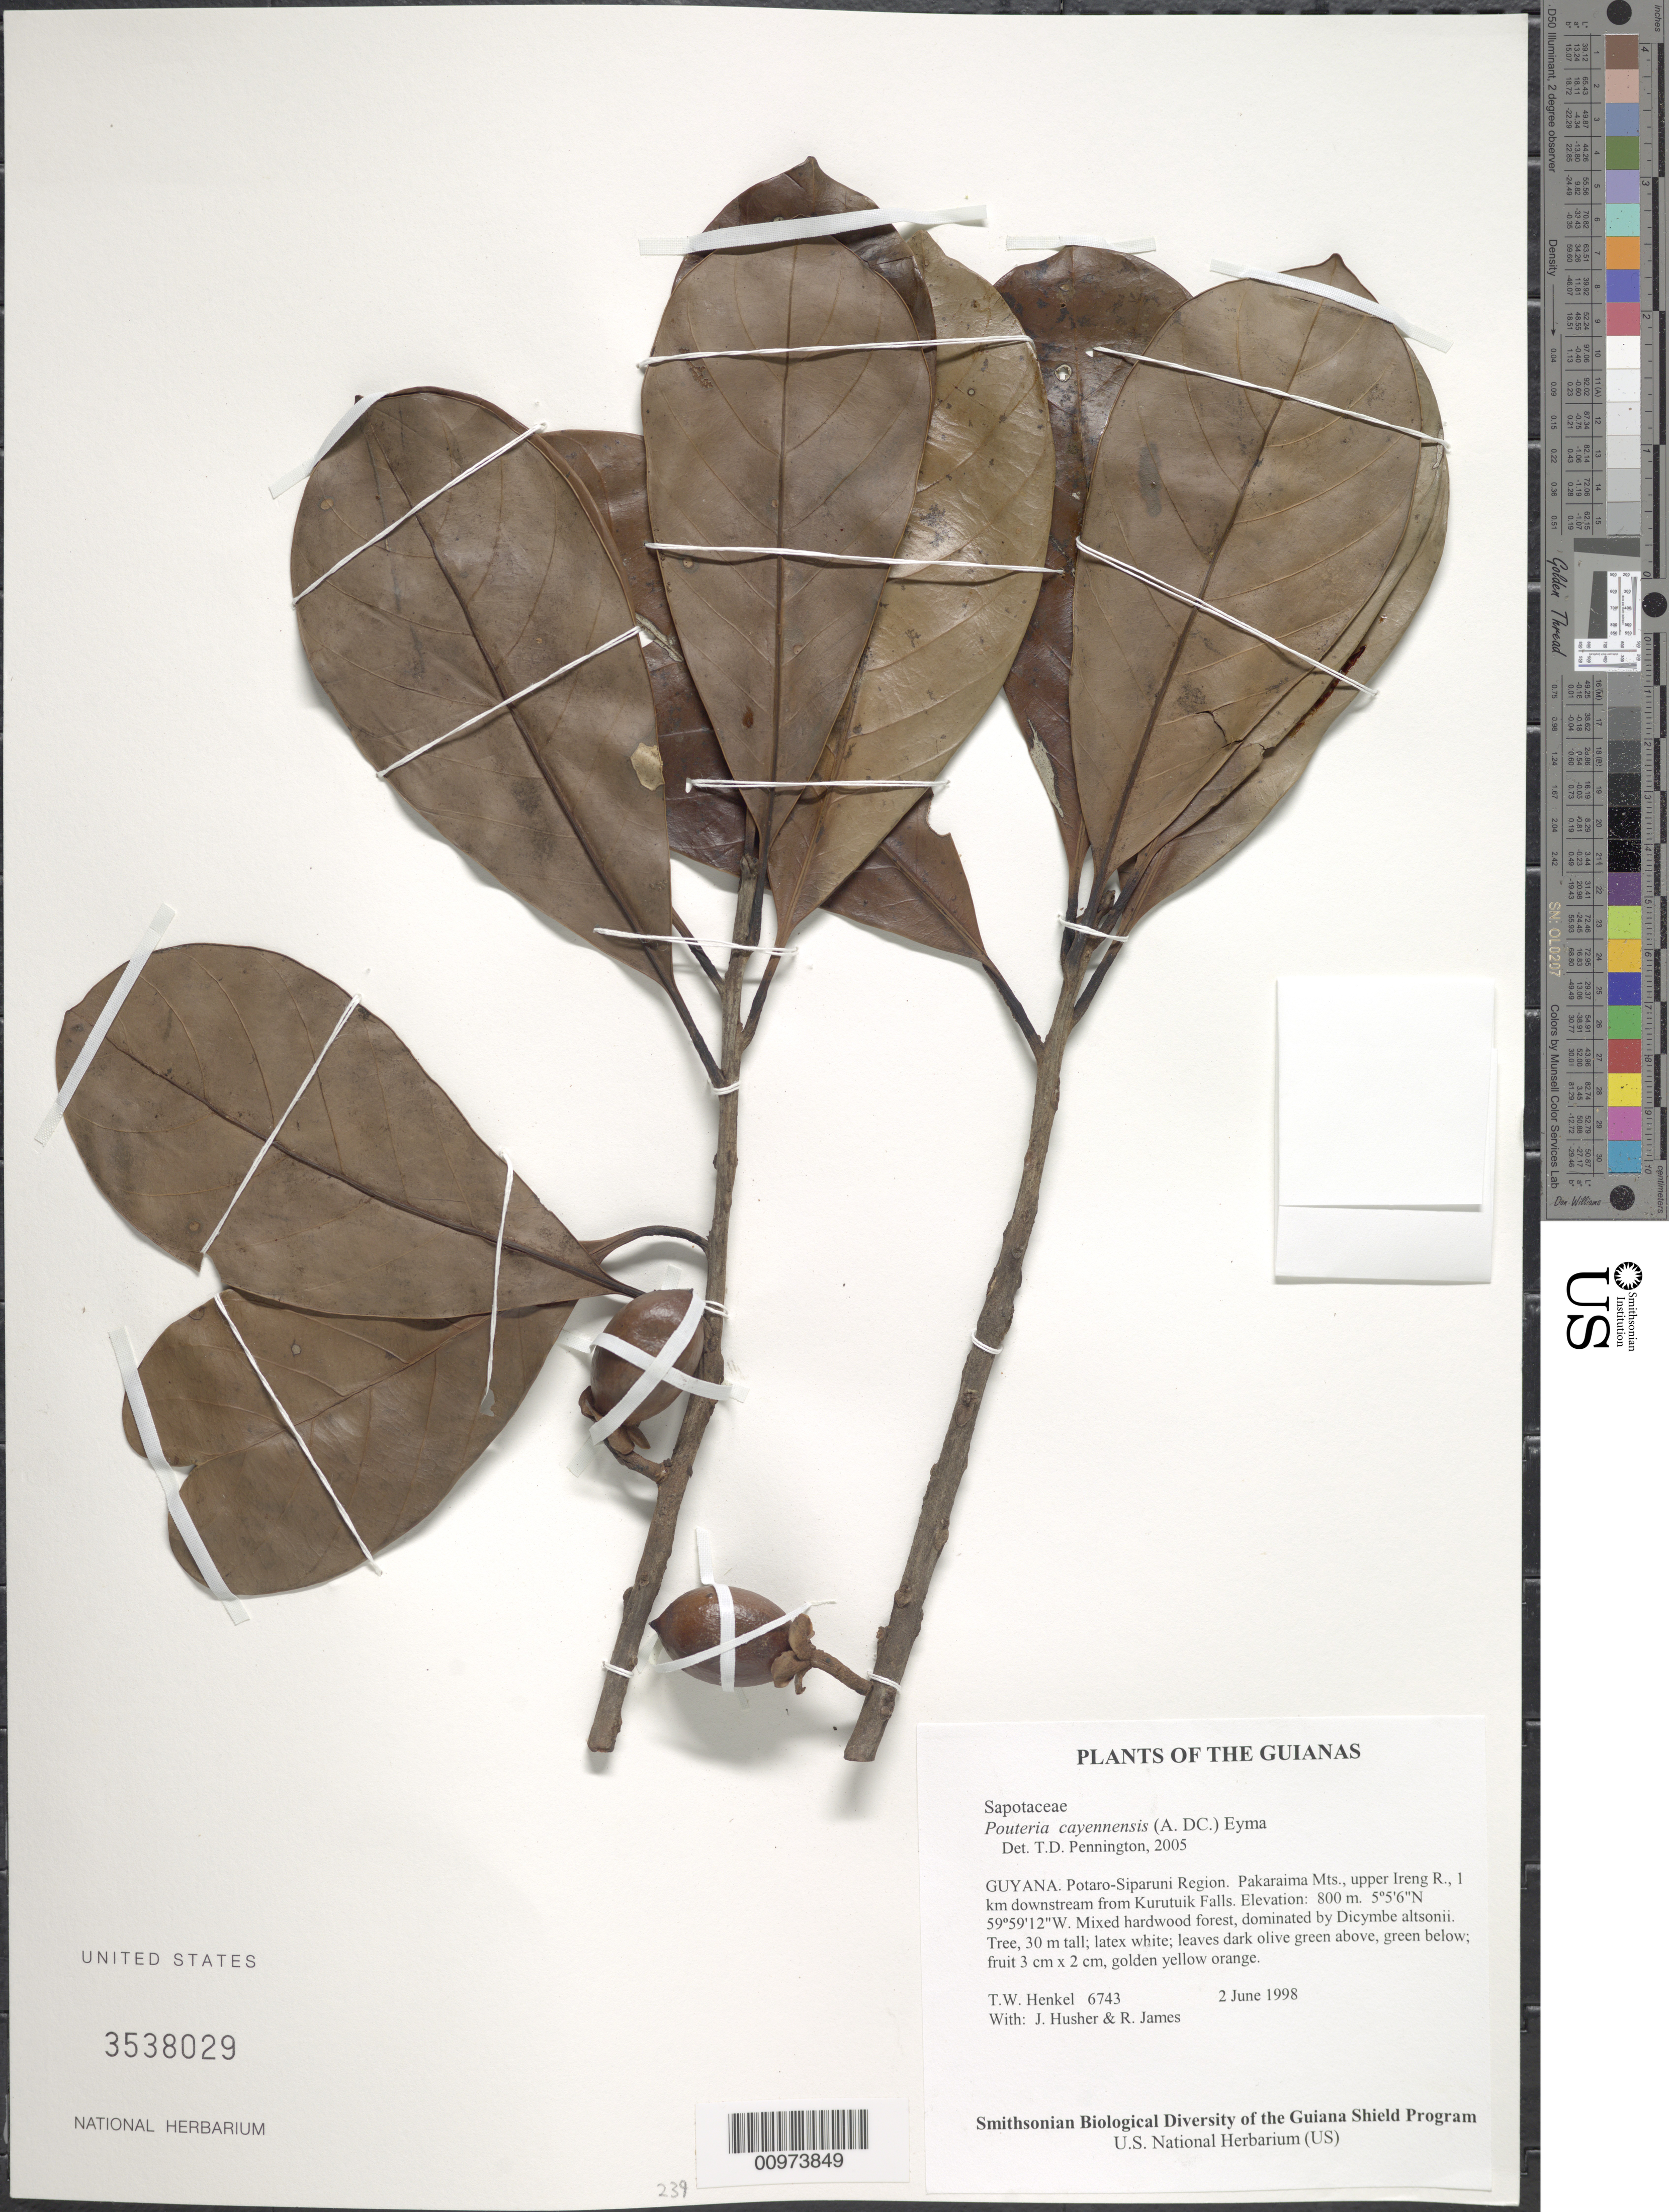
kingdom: Plantae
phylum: Tracheophyta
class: Magnoliopsida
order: Ericales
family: Sapotaceae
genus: Pouteria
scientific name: Pouteria cayennensis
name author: (A. DC.) Eyma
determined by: Pennington, T. D., (K)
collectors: T. Henkel, J. Husher & R. James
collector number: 6743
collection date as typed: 2 June 1998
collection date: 1998-06-02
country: Guyana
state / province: Potaro-Siparuni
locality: Pakaraima Mts., upper Ireng R., 1 km downstream from Kurutuik Falls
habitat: Mixed hardwood forest, dominated by Dicymbe altsonii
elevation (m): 800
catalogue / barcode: US 3538029